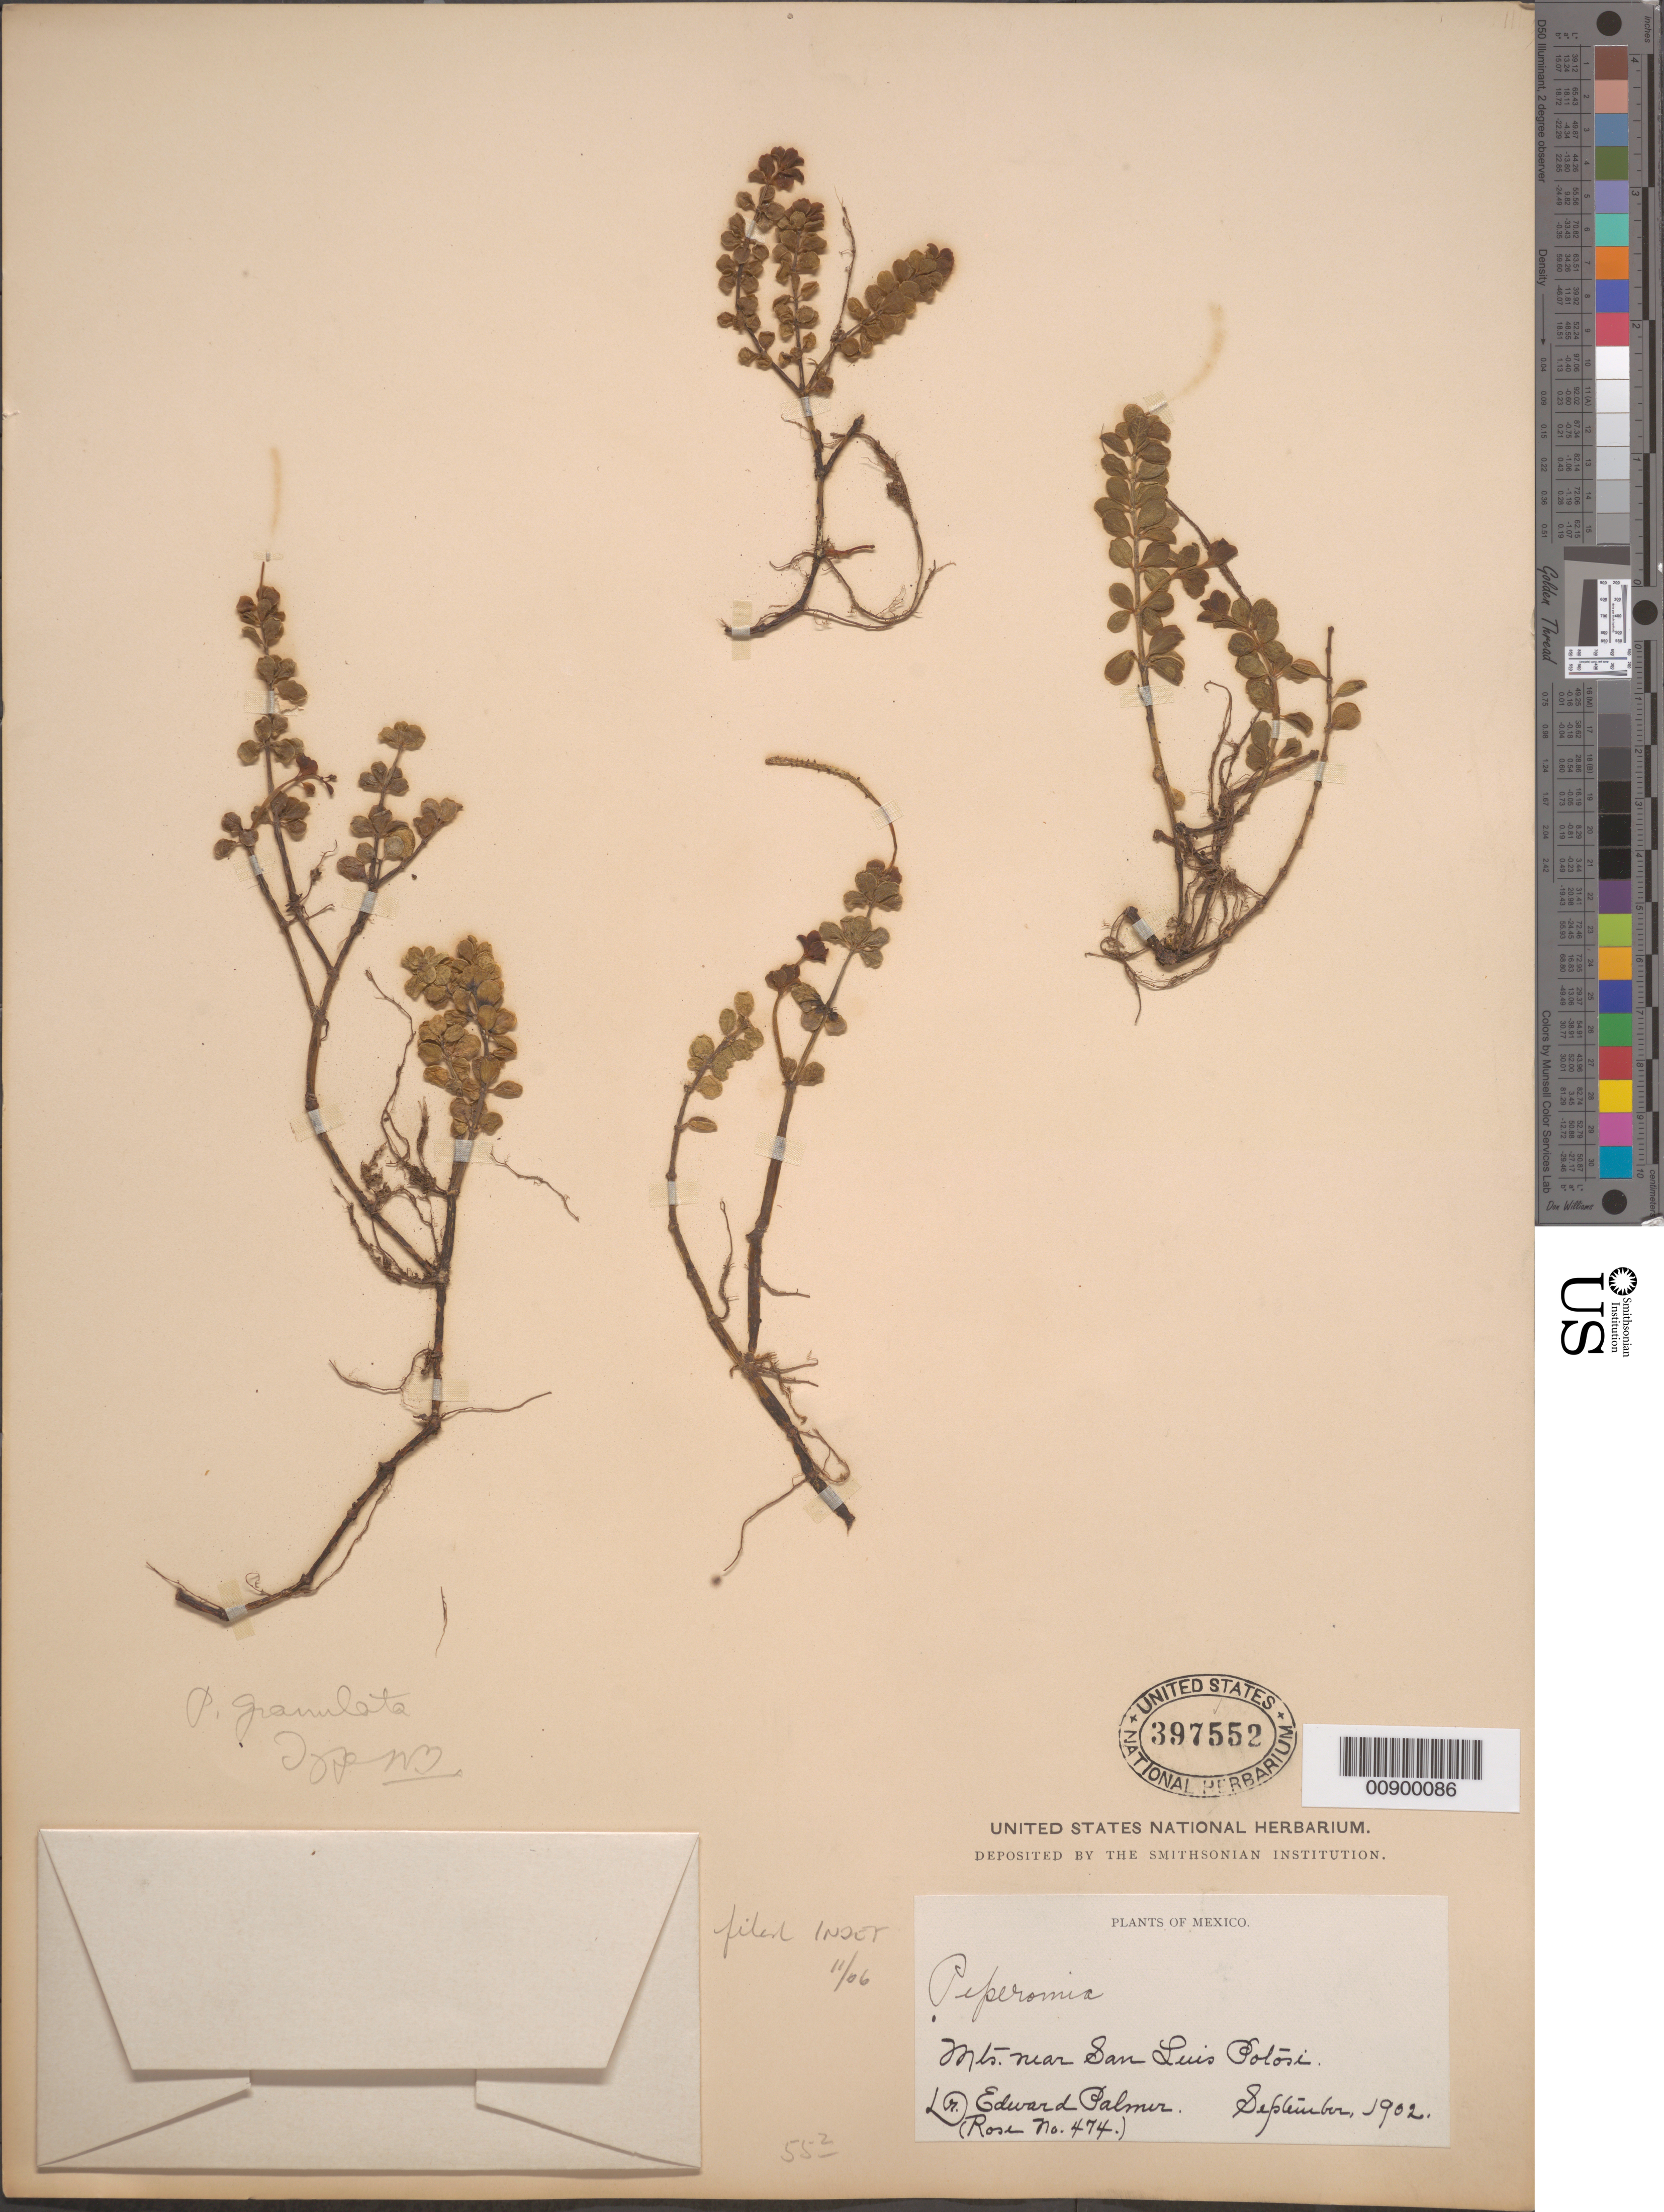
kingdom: Plantae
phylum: Tracheophyta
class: Magnoliopsida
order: Piperales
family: Piperaceae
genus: Peperomia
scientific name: Peperomia deppeana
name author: Schltdl. & Cham.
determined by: Jiménez, José Estaban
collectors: E. Palmer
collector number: (Rose 474)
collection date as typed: Sep 1902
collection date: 1902-09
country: Mexico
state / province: San Luis Potosí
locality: Mountains near San Luis Potosí.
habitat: Mountains.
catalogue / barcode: US 397552